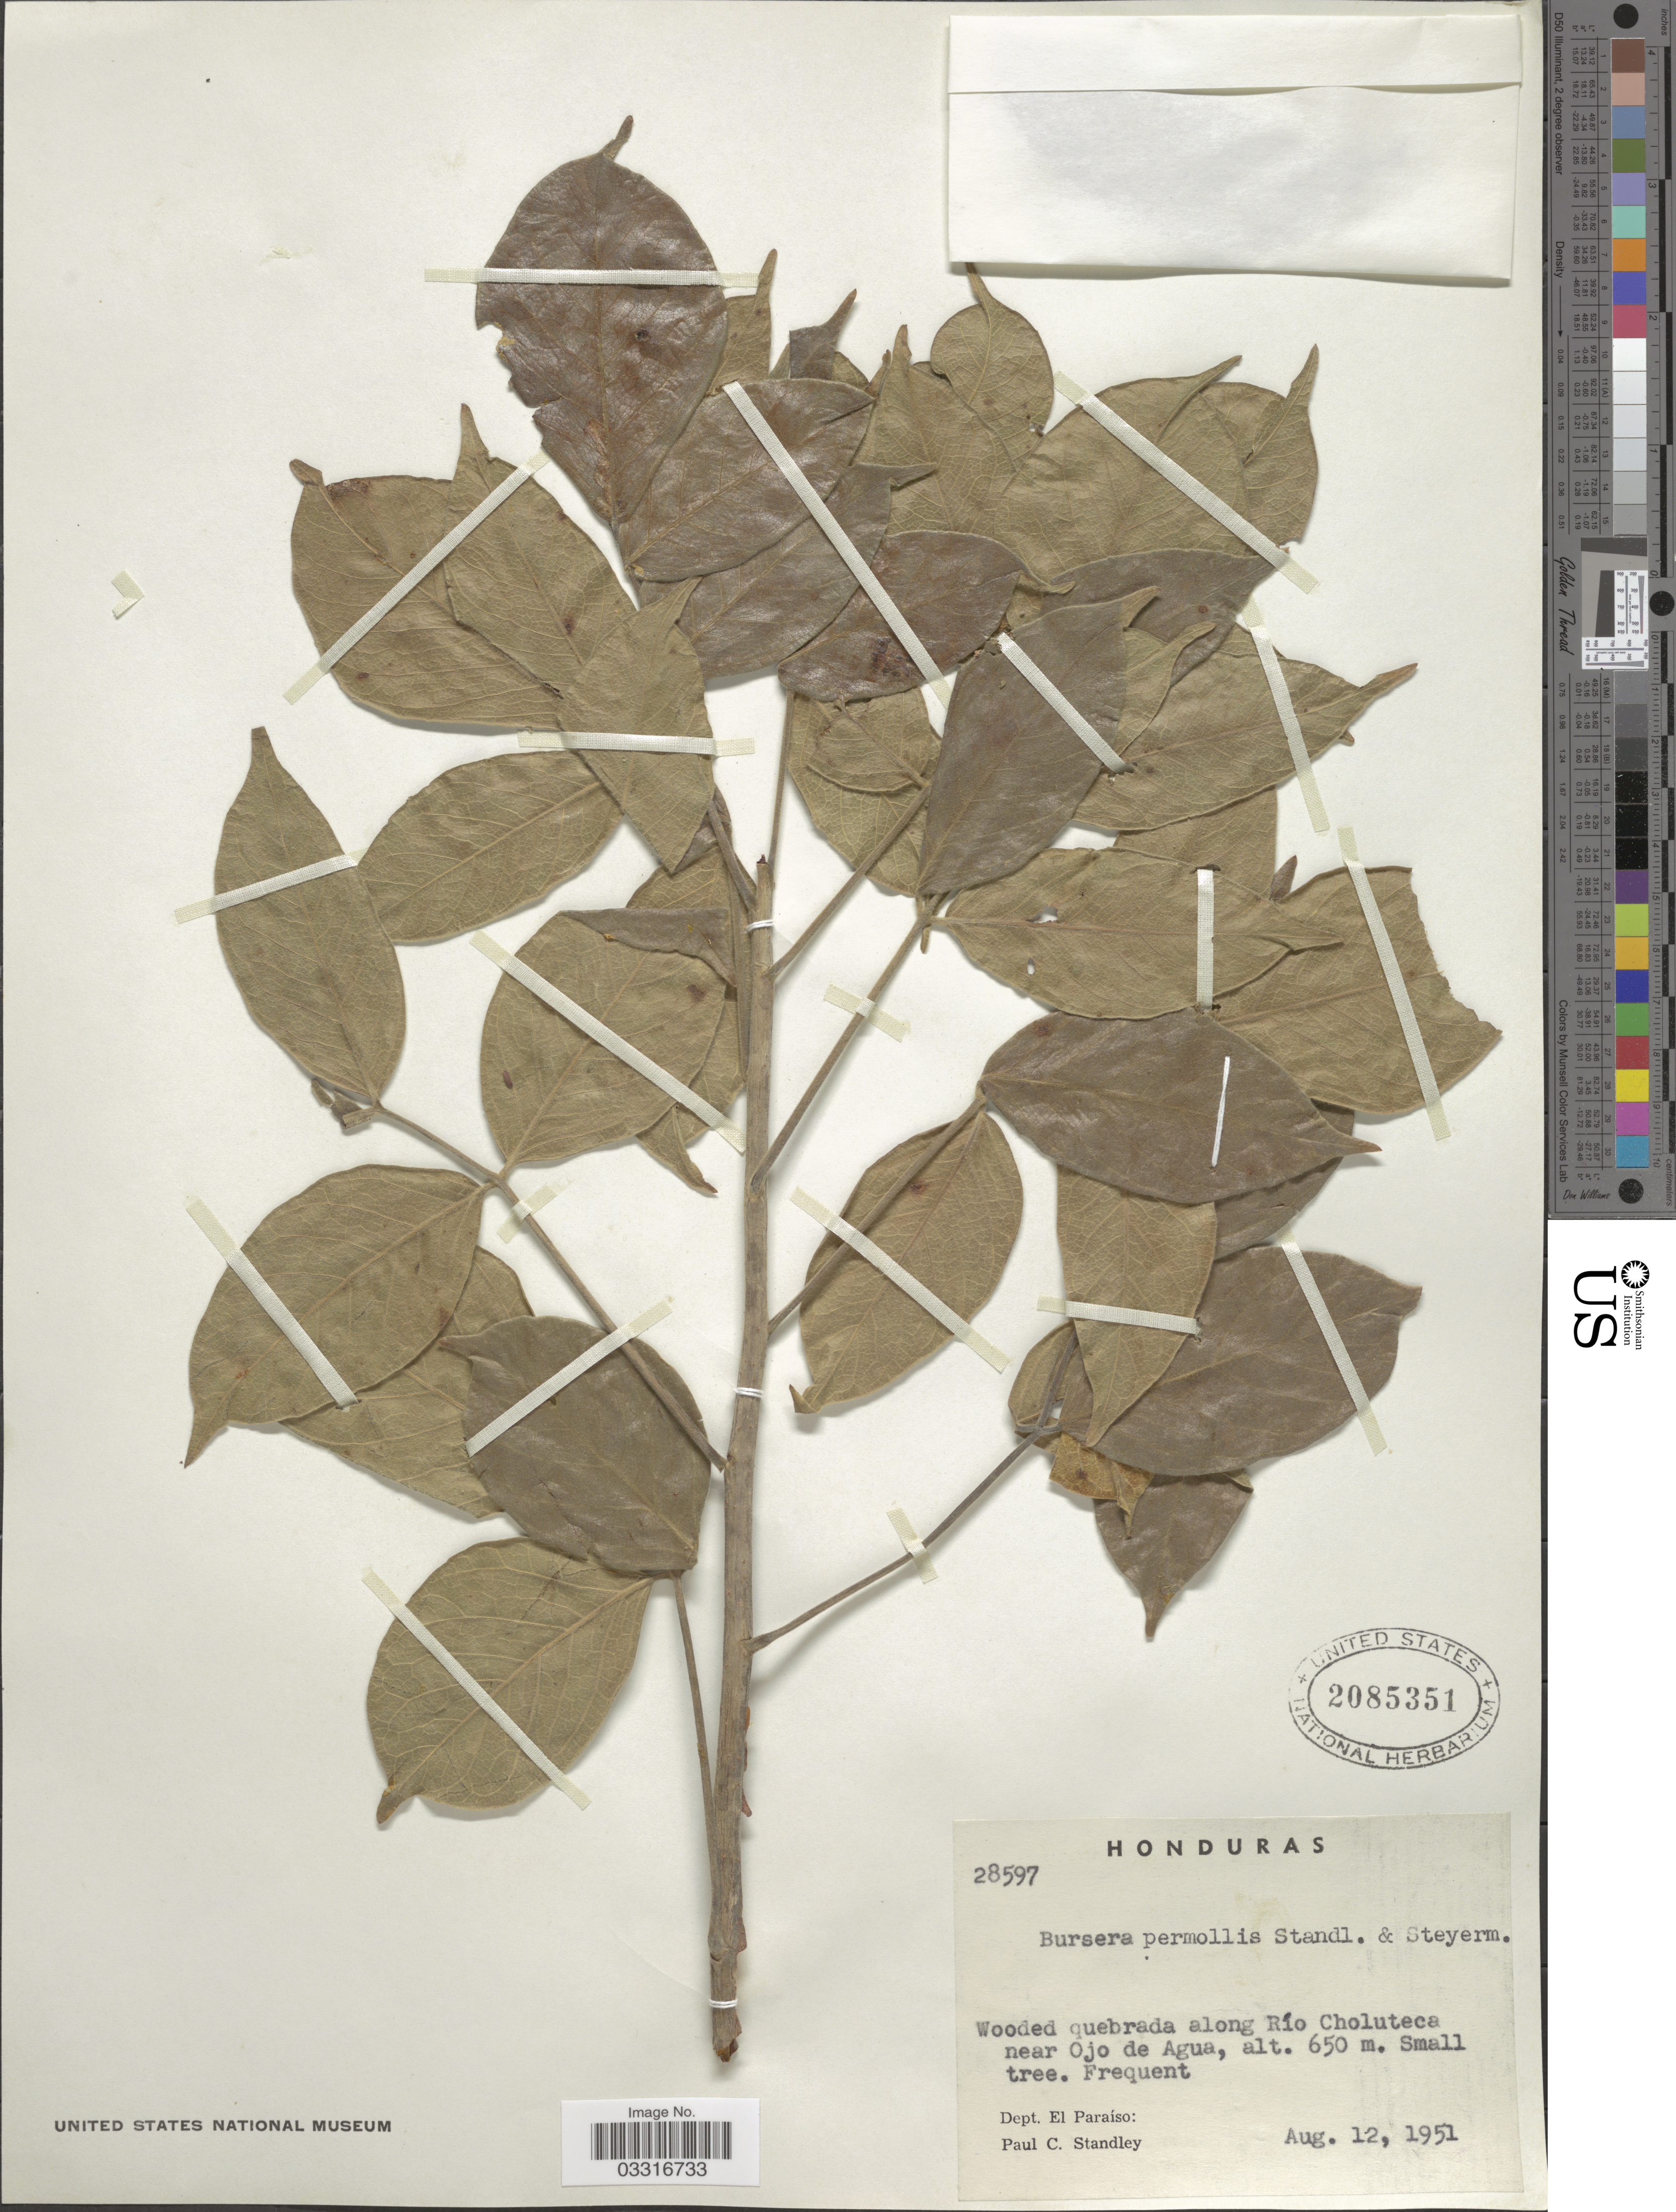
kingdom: Plantae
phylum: Tracheophyta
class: Magnoliopsida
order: Sapindales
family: Burseraceae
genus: Bursera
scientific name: Bursera permollis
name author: Standl. & Steyerm.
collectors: P. C. Standley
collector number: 28597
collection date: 1951-08-12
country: Honduras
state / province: El Paraíso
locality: Wooded quebrada along Río Choluteca near Ojo de Agua, Dept. El Paraíso.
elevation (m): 650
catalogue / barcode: US 2085351